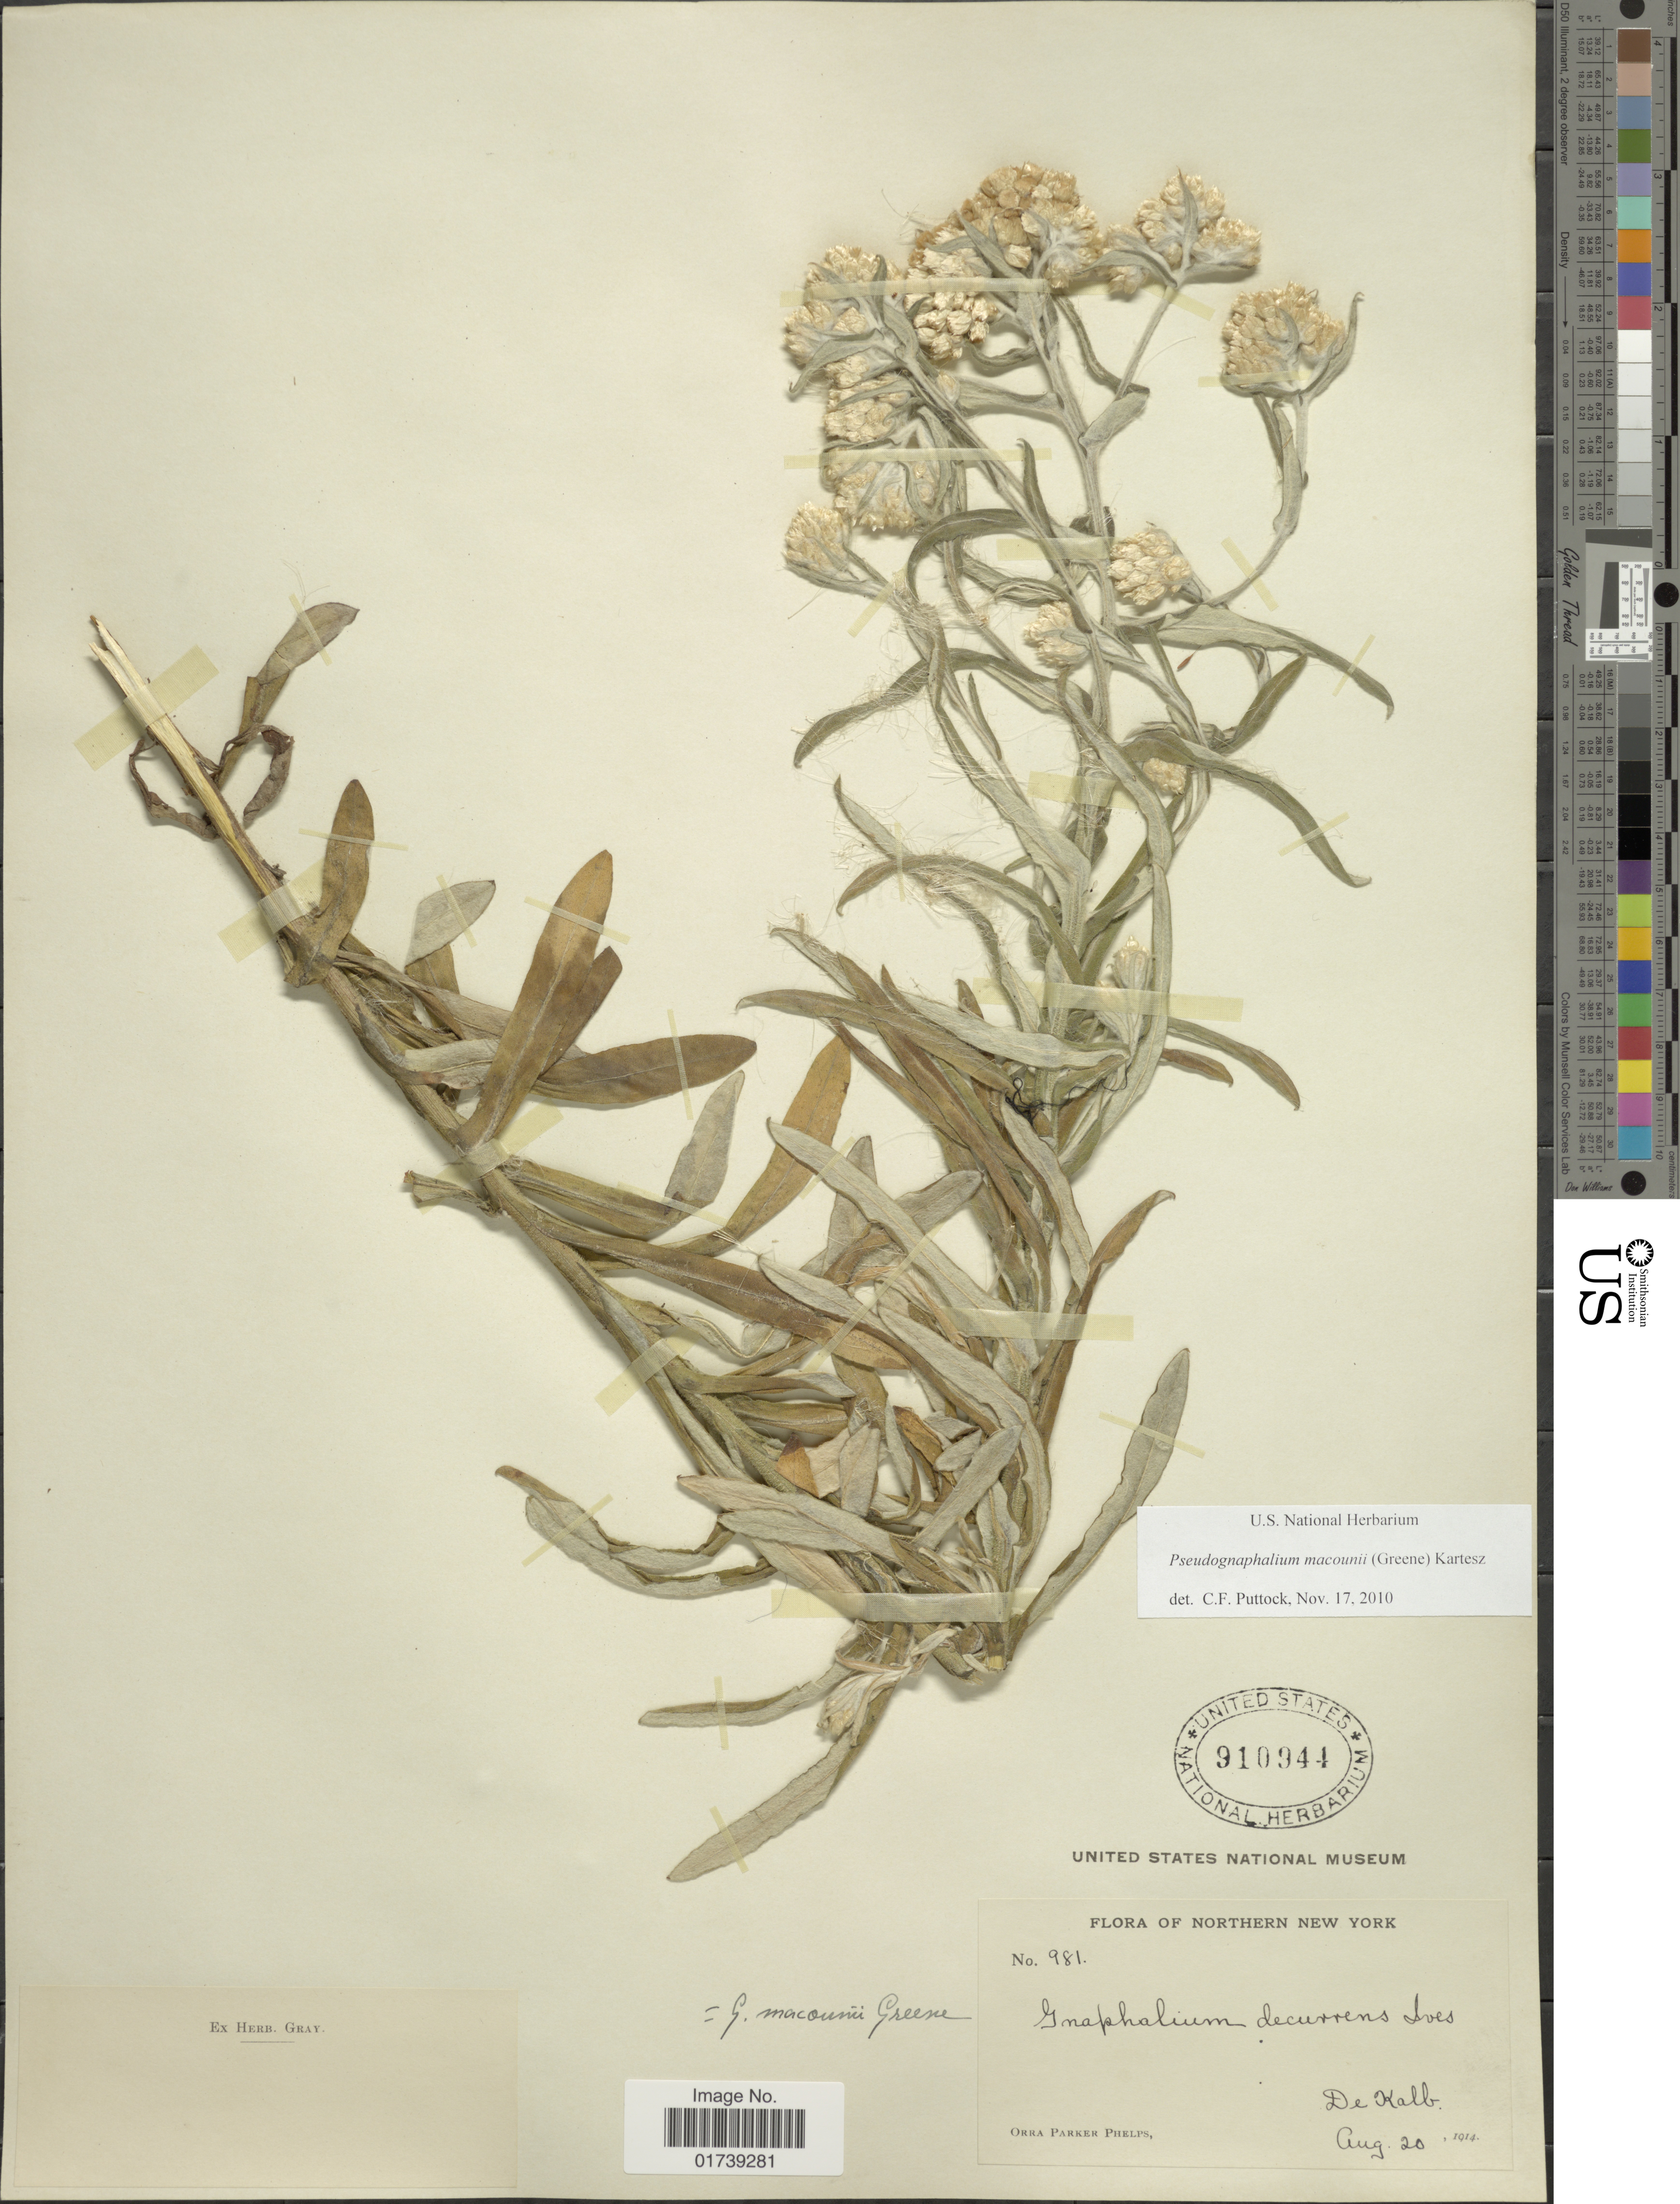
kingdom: Plantae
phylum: Tracheophyta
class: Magnoliopsida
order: Asterales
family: Asteraceae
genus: Pseudognaphalium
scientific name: Pseudognaphalium macounii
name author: (Greene) Kartesz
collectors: O. P. Phelps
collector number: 981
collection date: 1914-08-20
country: United States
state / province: New York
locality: Northern New York, De Kalb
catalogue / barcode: US 910944